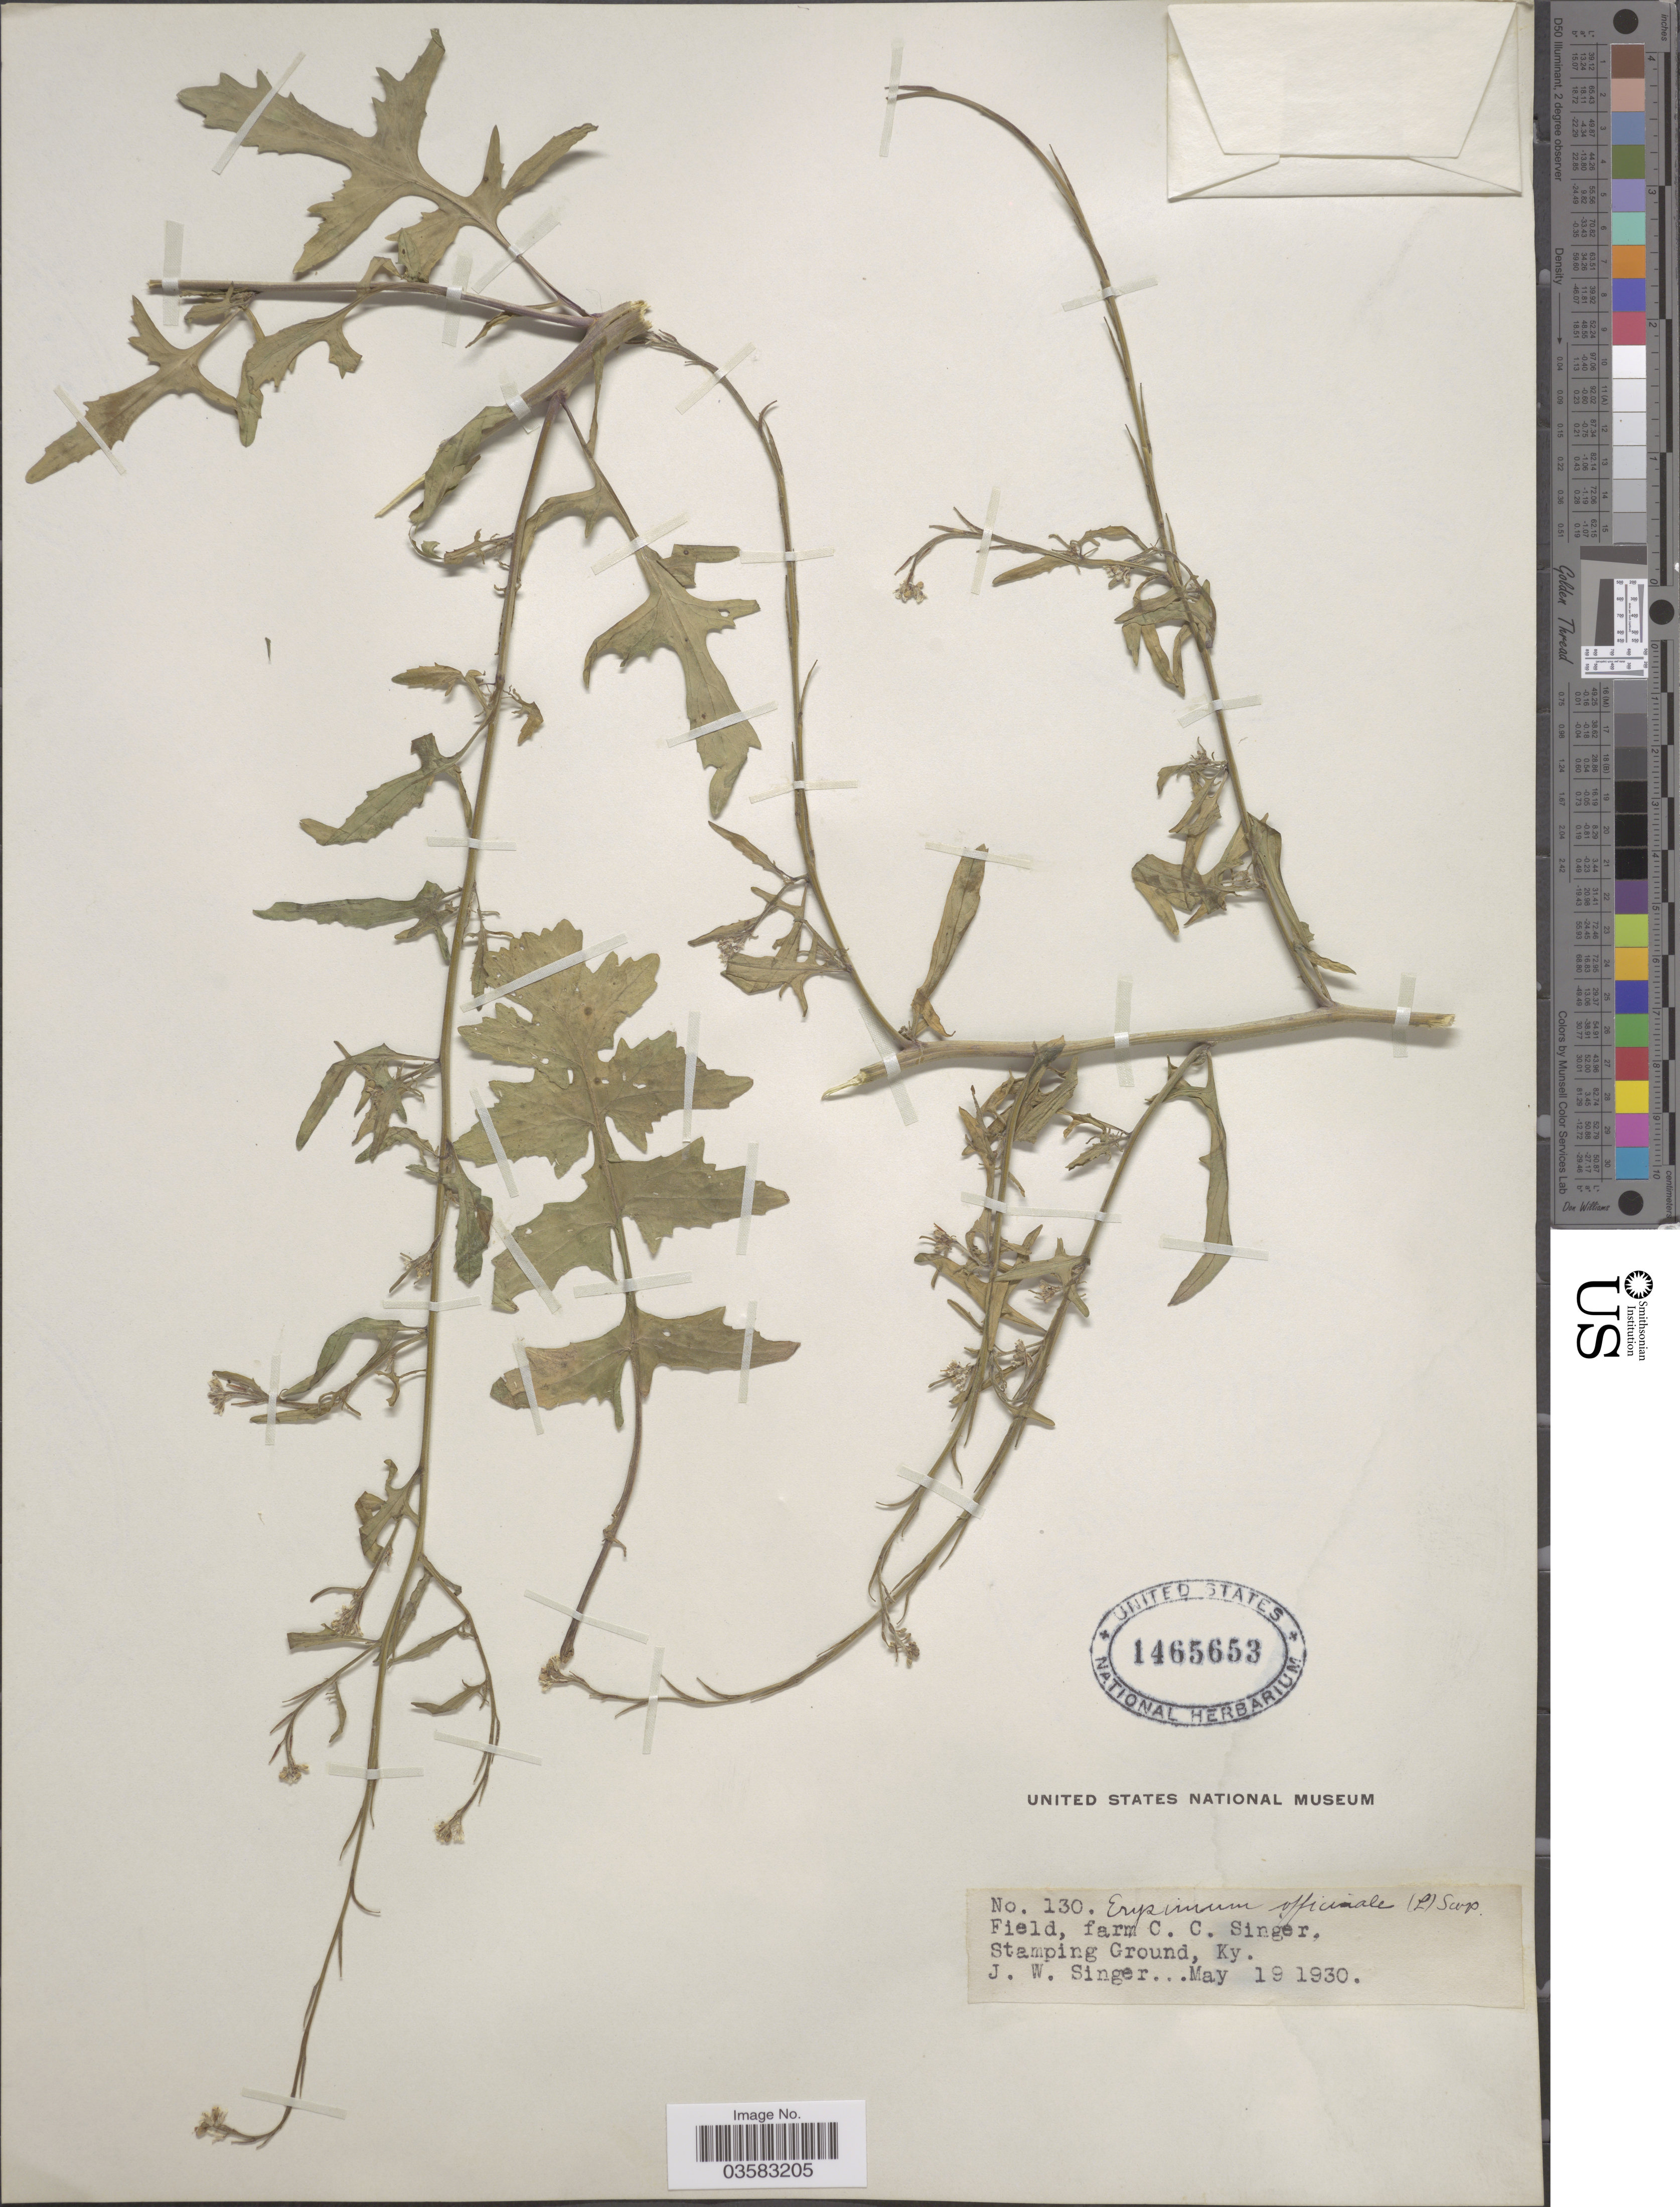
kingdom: Plantae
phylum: Tracheophyta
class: Magnoliopsida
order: Brassicales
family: Brassicaceae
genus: Sisymbrium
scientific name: Sisymbrium officinale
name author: (L.) Scop.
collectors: J. EW. Singer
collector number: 130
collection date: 1930-05-19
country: United States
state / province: Kentucky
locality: Field, farm C. C. Singer, Stamping Ground.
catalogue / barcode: US 1465653